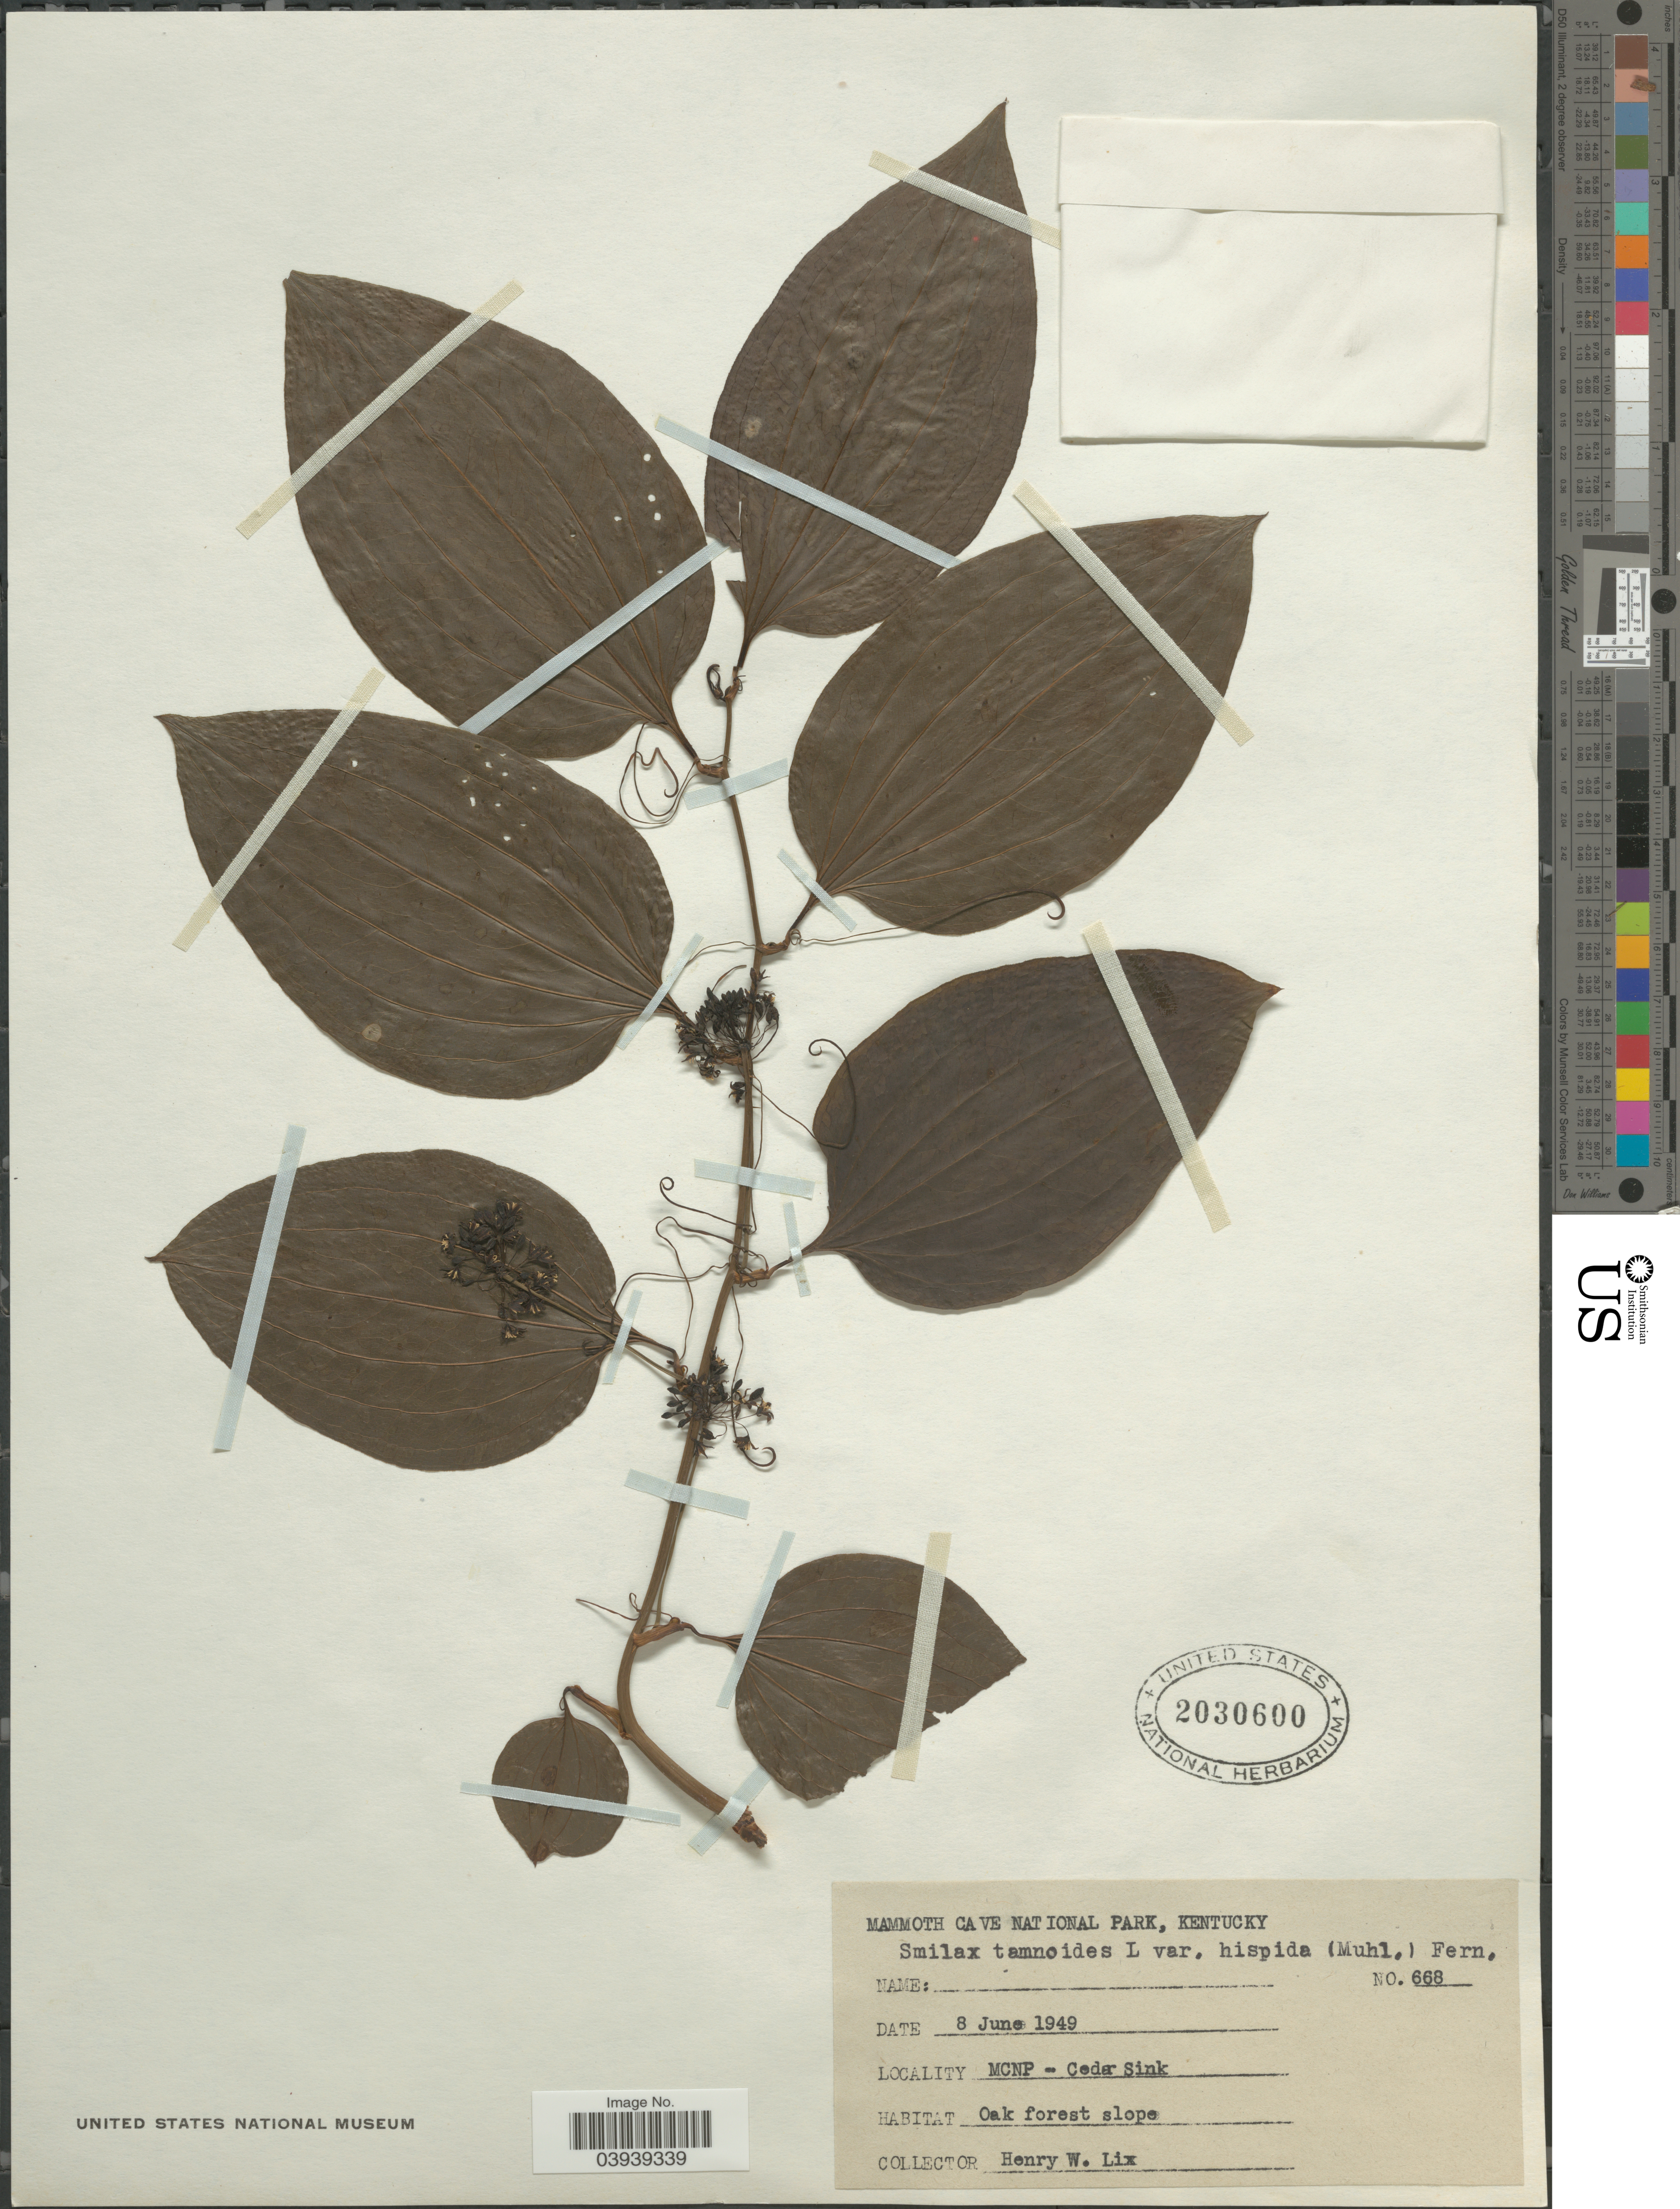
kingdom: Plantae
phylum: Tracheophyta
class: Liliopsida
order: Liliales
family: Smilacaceae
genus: Smilax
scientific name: Smilax tamnoides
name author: L.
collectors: H. W. Lix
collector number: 668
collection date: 1949-06-08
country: United States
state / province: Kentucky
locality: Mammoth Cave National Park. MCNP- Cedar Sink.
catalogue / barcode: US 2030600